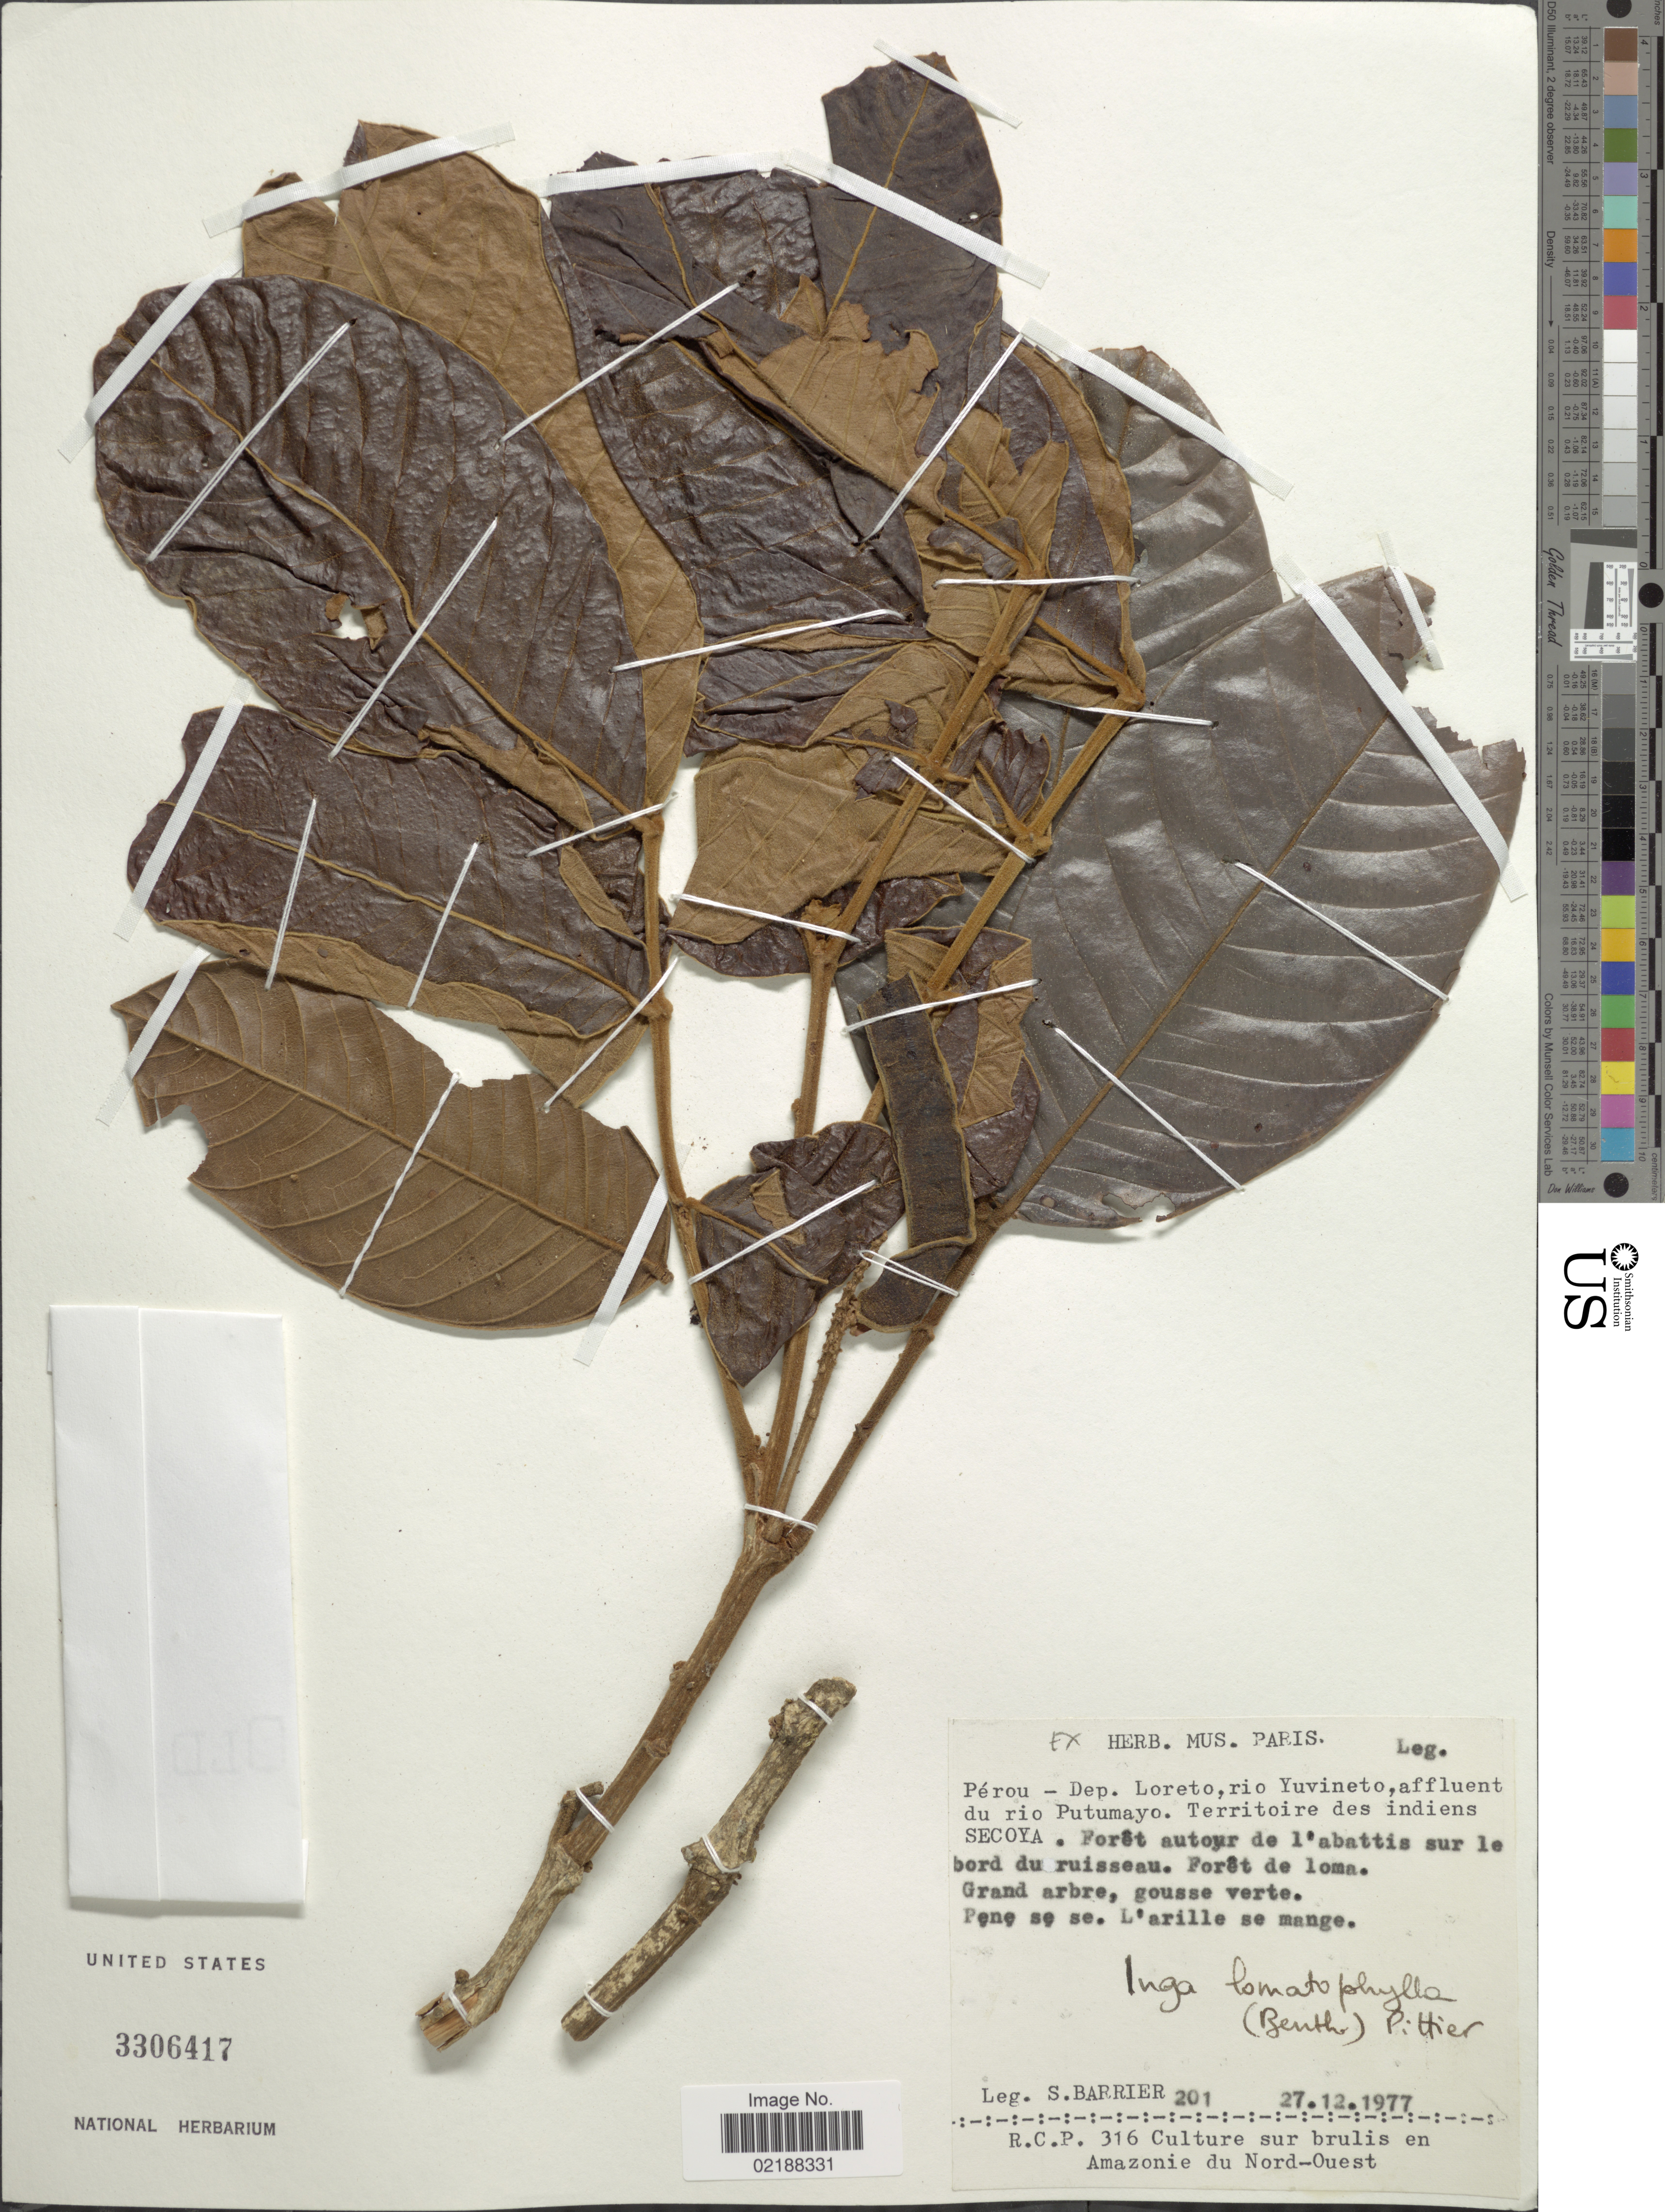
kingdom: Plantae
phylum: Tracheophyta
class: Magnoliopsida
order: Fabales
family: Fabaceae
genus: Inga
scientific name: Inga lomatophylla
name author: (Benth.) Pittier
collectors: S. Barrier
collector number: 201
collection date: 1977-12-27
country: Peru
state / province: Loreto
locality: Rio Yuvineto, affluent du rio Putumayo. Territoire des indiens Secoya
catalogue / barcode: US 3306417